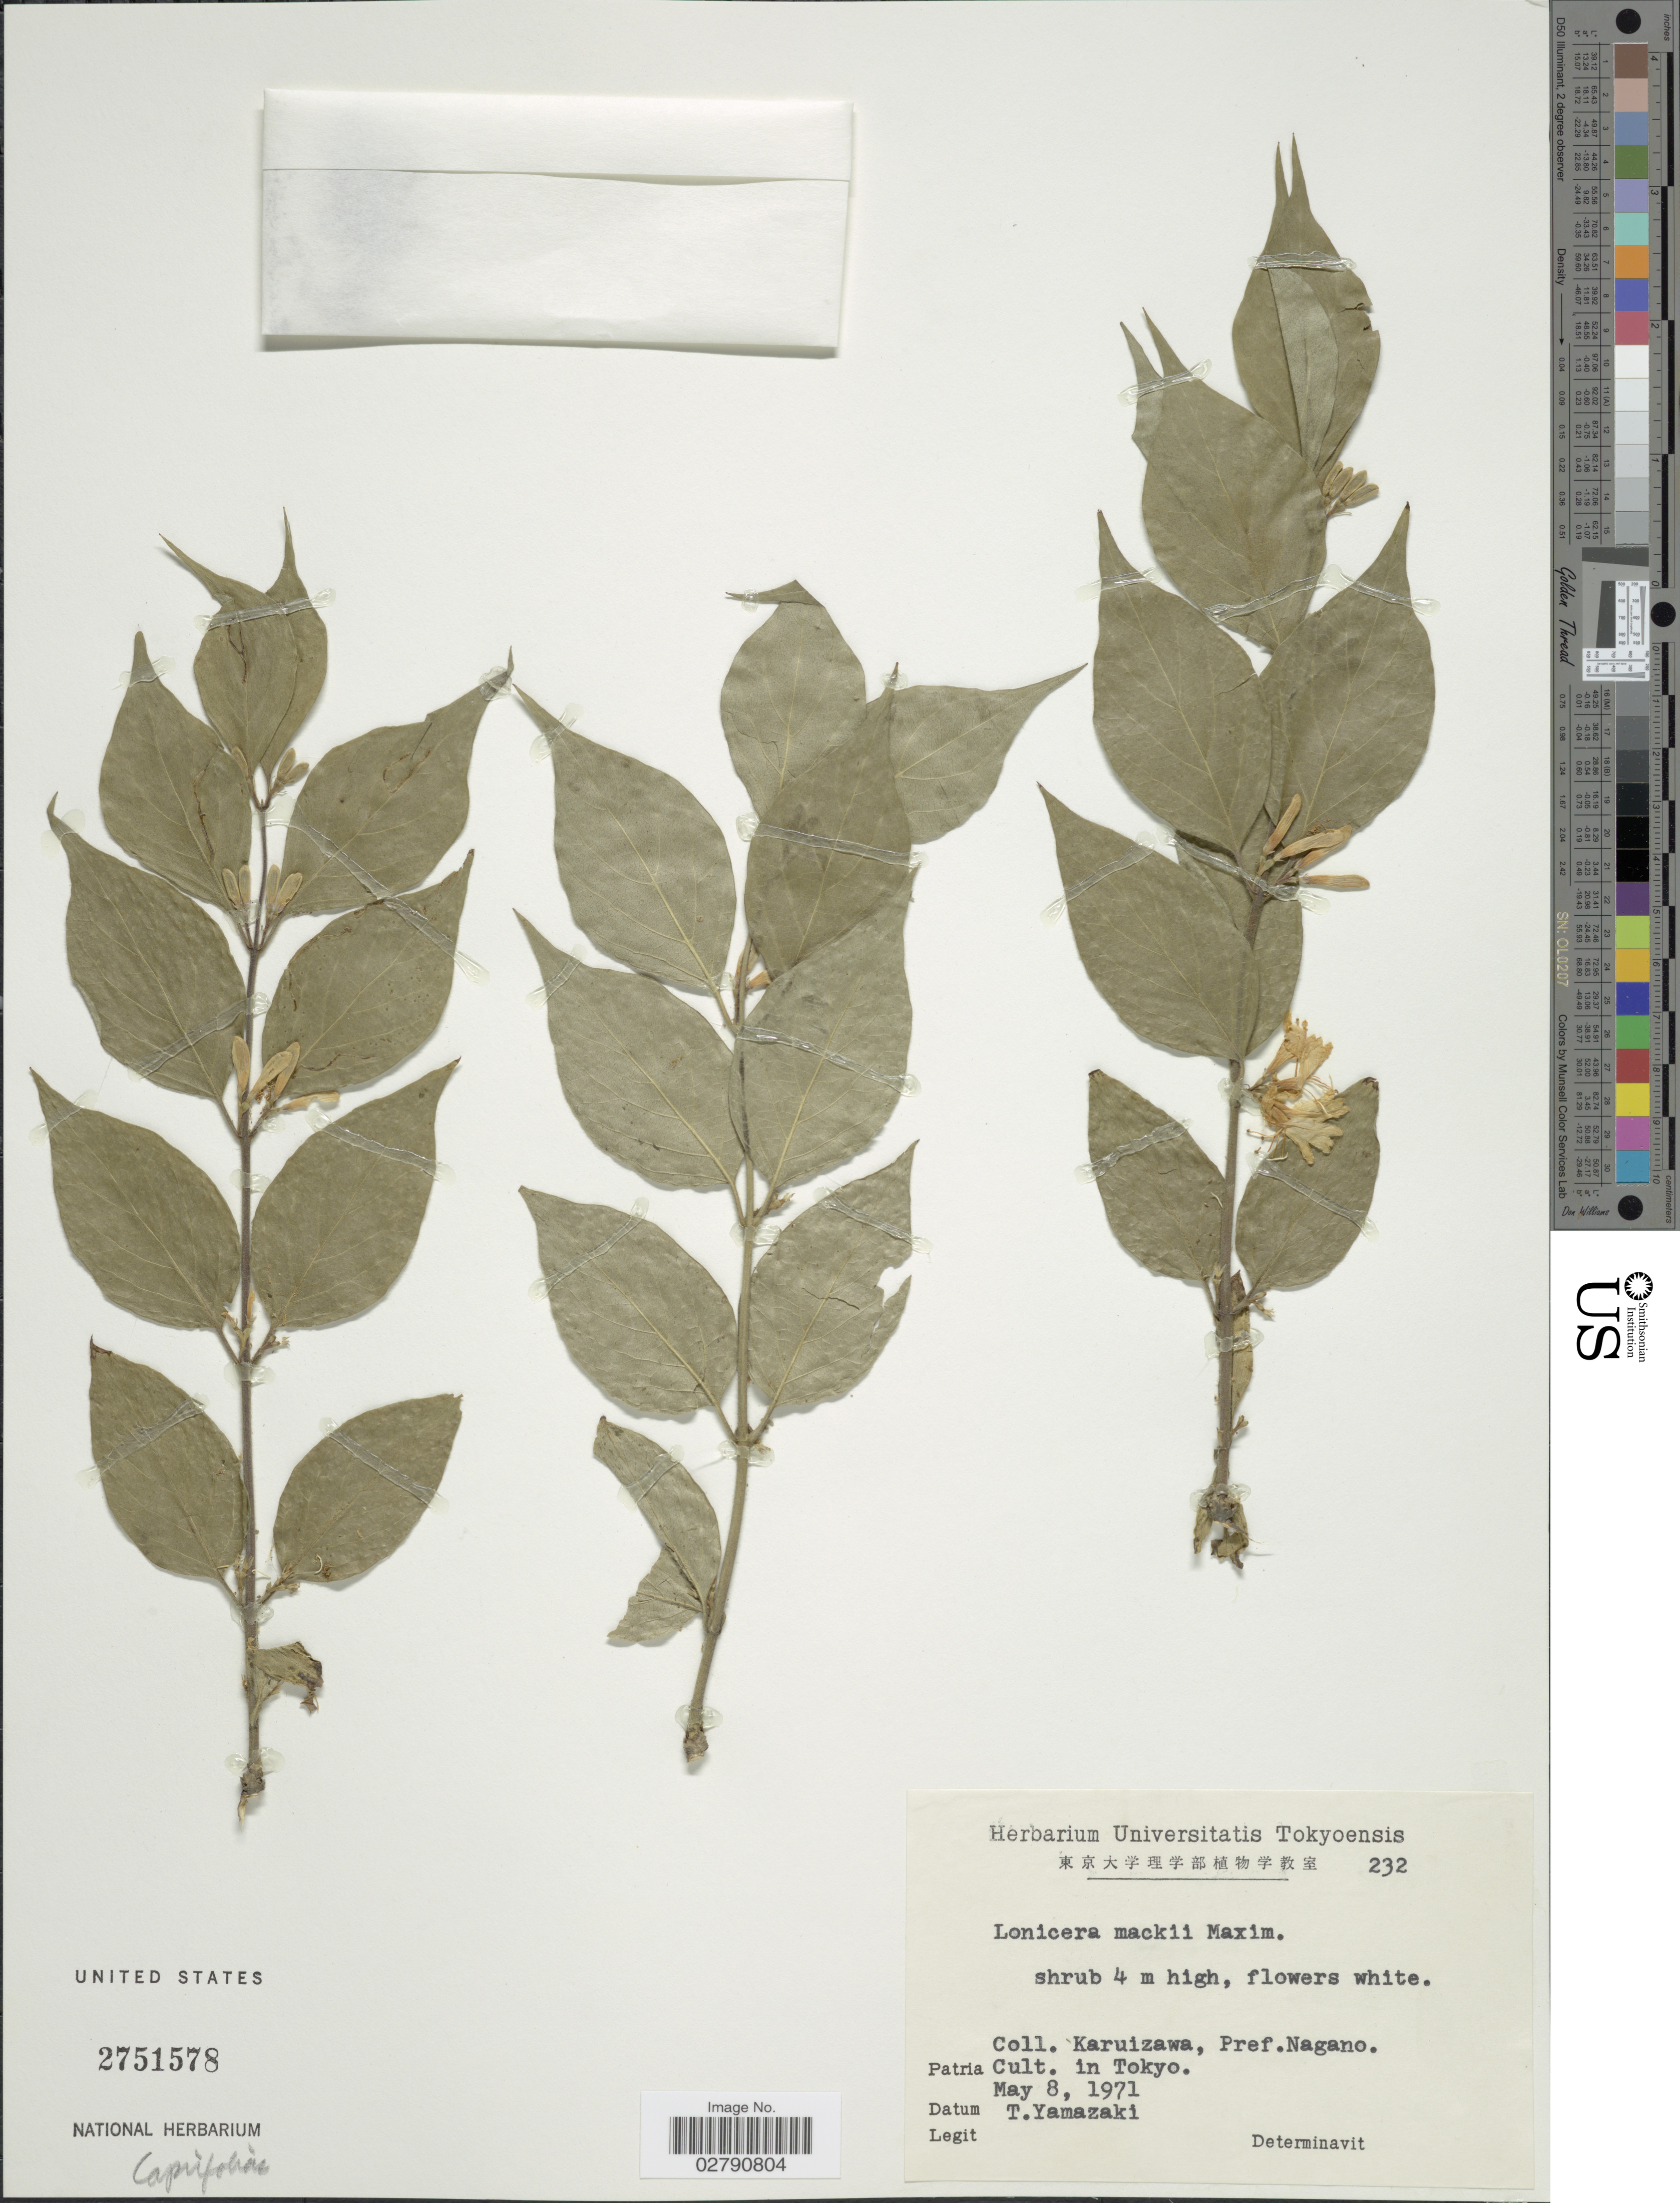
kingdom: Plantae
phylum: Tracheophyta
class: Magnoliopsida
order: Dipsacales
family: Caprifoliaceae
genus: Lonicera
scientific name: Lonicera maackii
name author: (Rupr.) Maxim.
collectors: T. Yamazaki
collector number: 232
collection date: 1971-05-08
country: Japan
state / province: Tokyo, Federal City of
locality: Karuizawa, Pref. Nagano. Cult. in Tokyo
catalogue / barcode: US 2751578